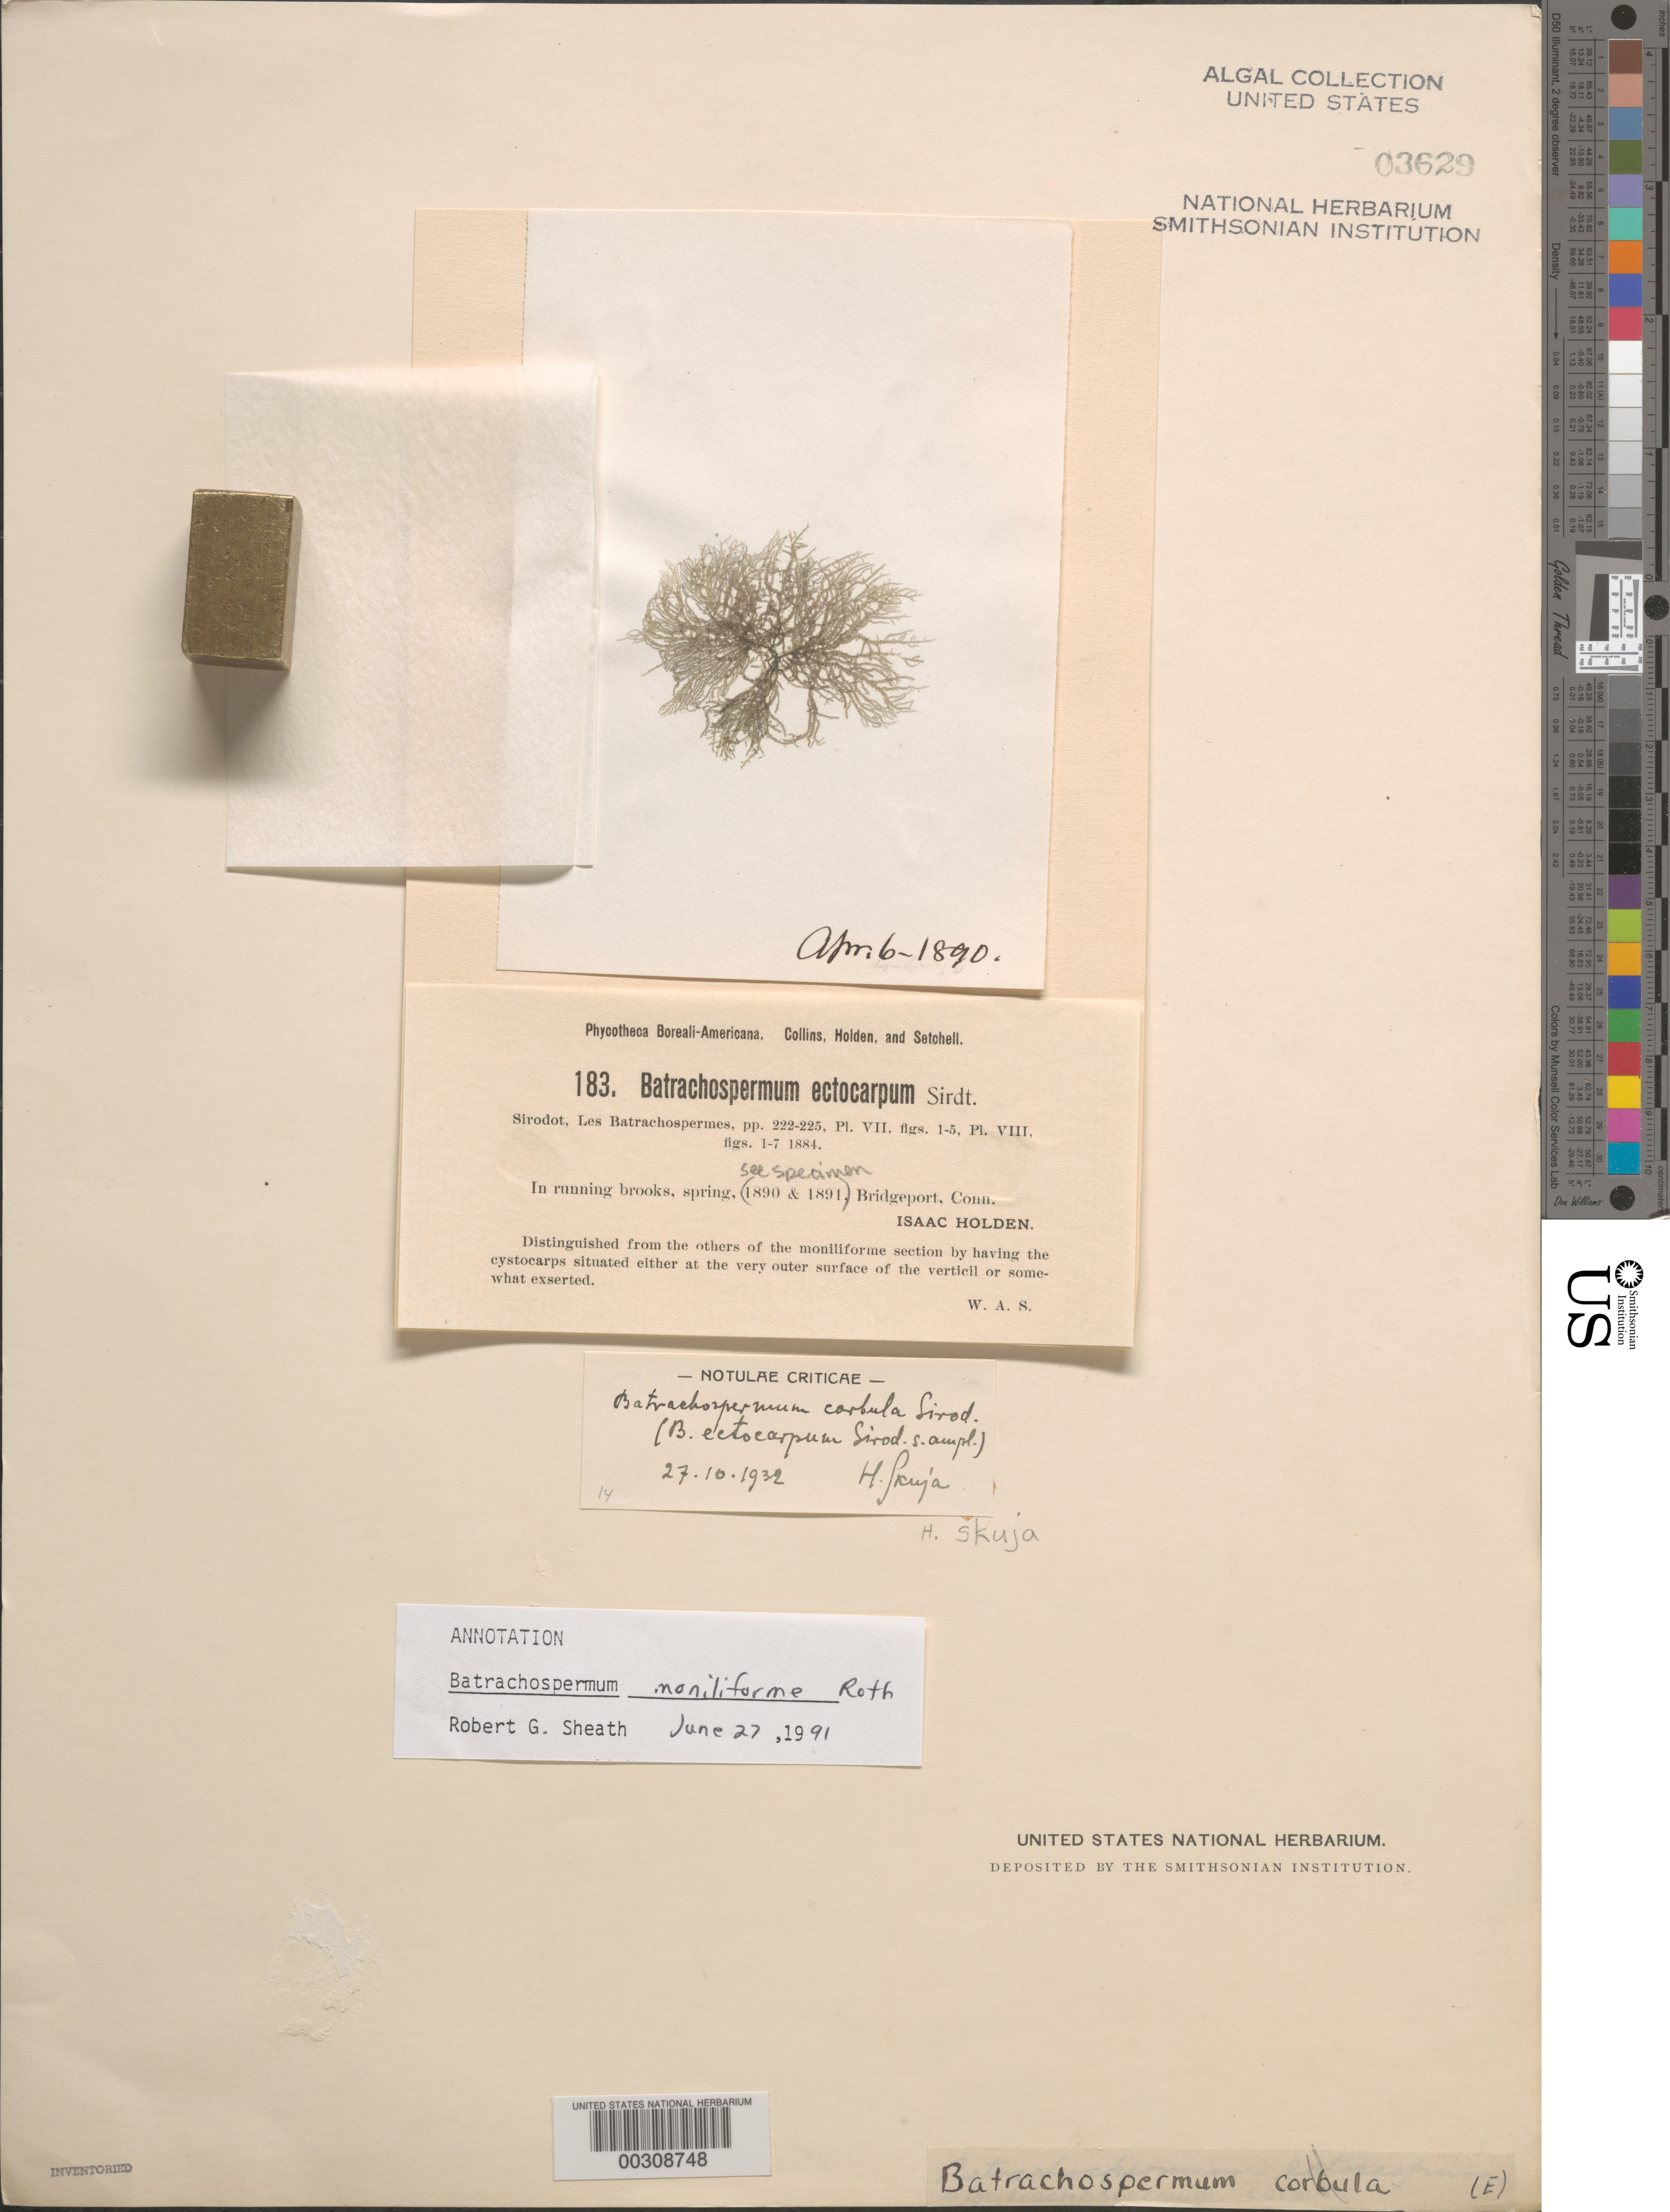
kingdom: Plantae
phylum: Rhodophyta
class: Florideophyceae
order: Batrachospermales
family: Batrachospermaceae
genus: Batrachospermum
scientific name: Batrachospermum gelatinosum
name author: (L.) DC.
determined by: Algae name updating Project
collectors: I. Holden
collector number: PB-A 183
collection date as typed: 06 Apr 1890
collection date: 1890-04-06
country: United States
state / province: Connecticut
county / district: Fairfield County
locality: Bridgeport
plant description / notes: Collins, Holden & Setchell, Phycotheca Boreali-Americana, as Batrachospermum ectocarpum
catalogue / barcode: US 3629